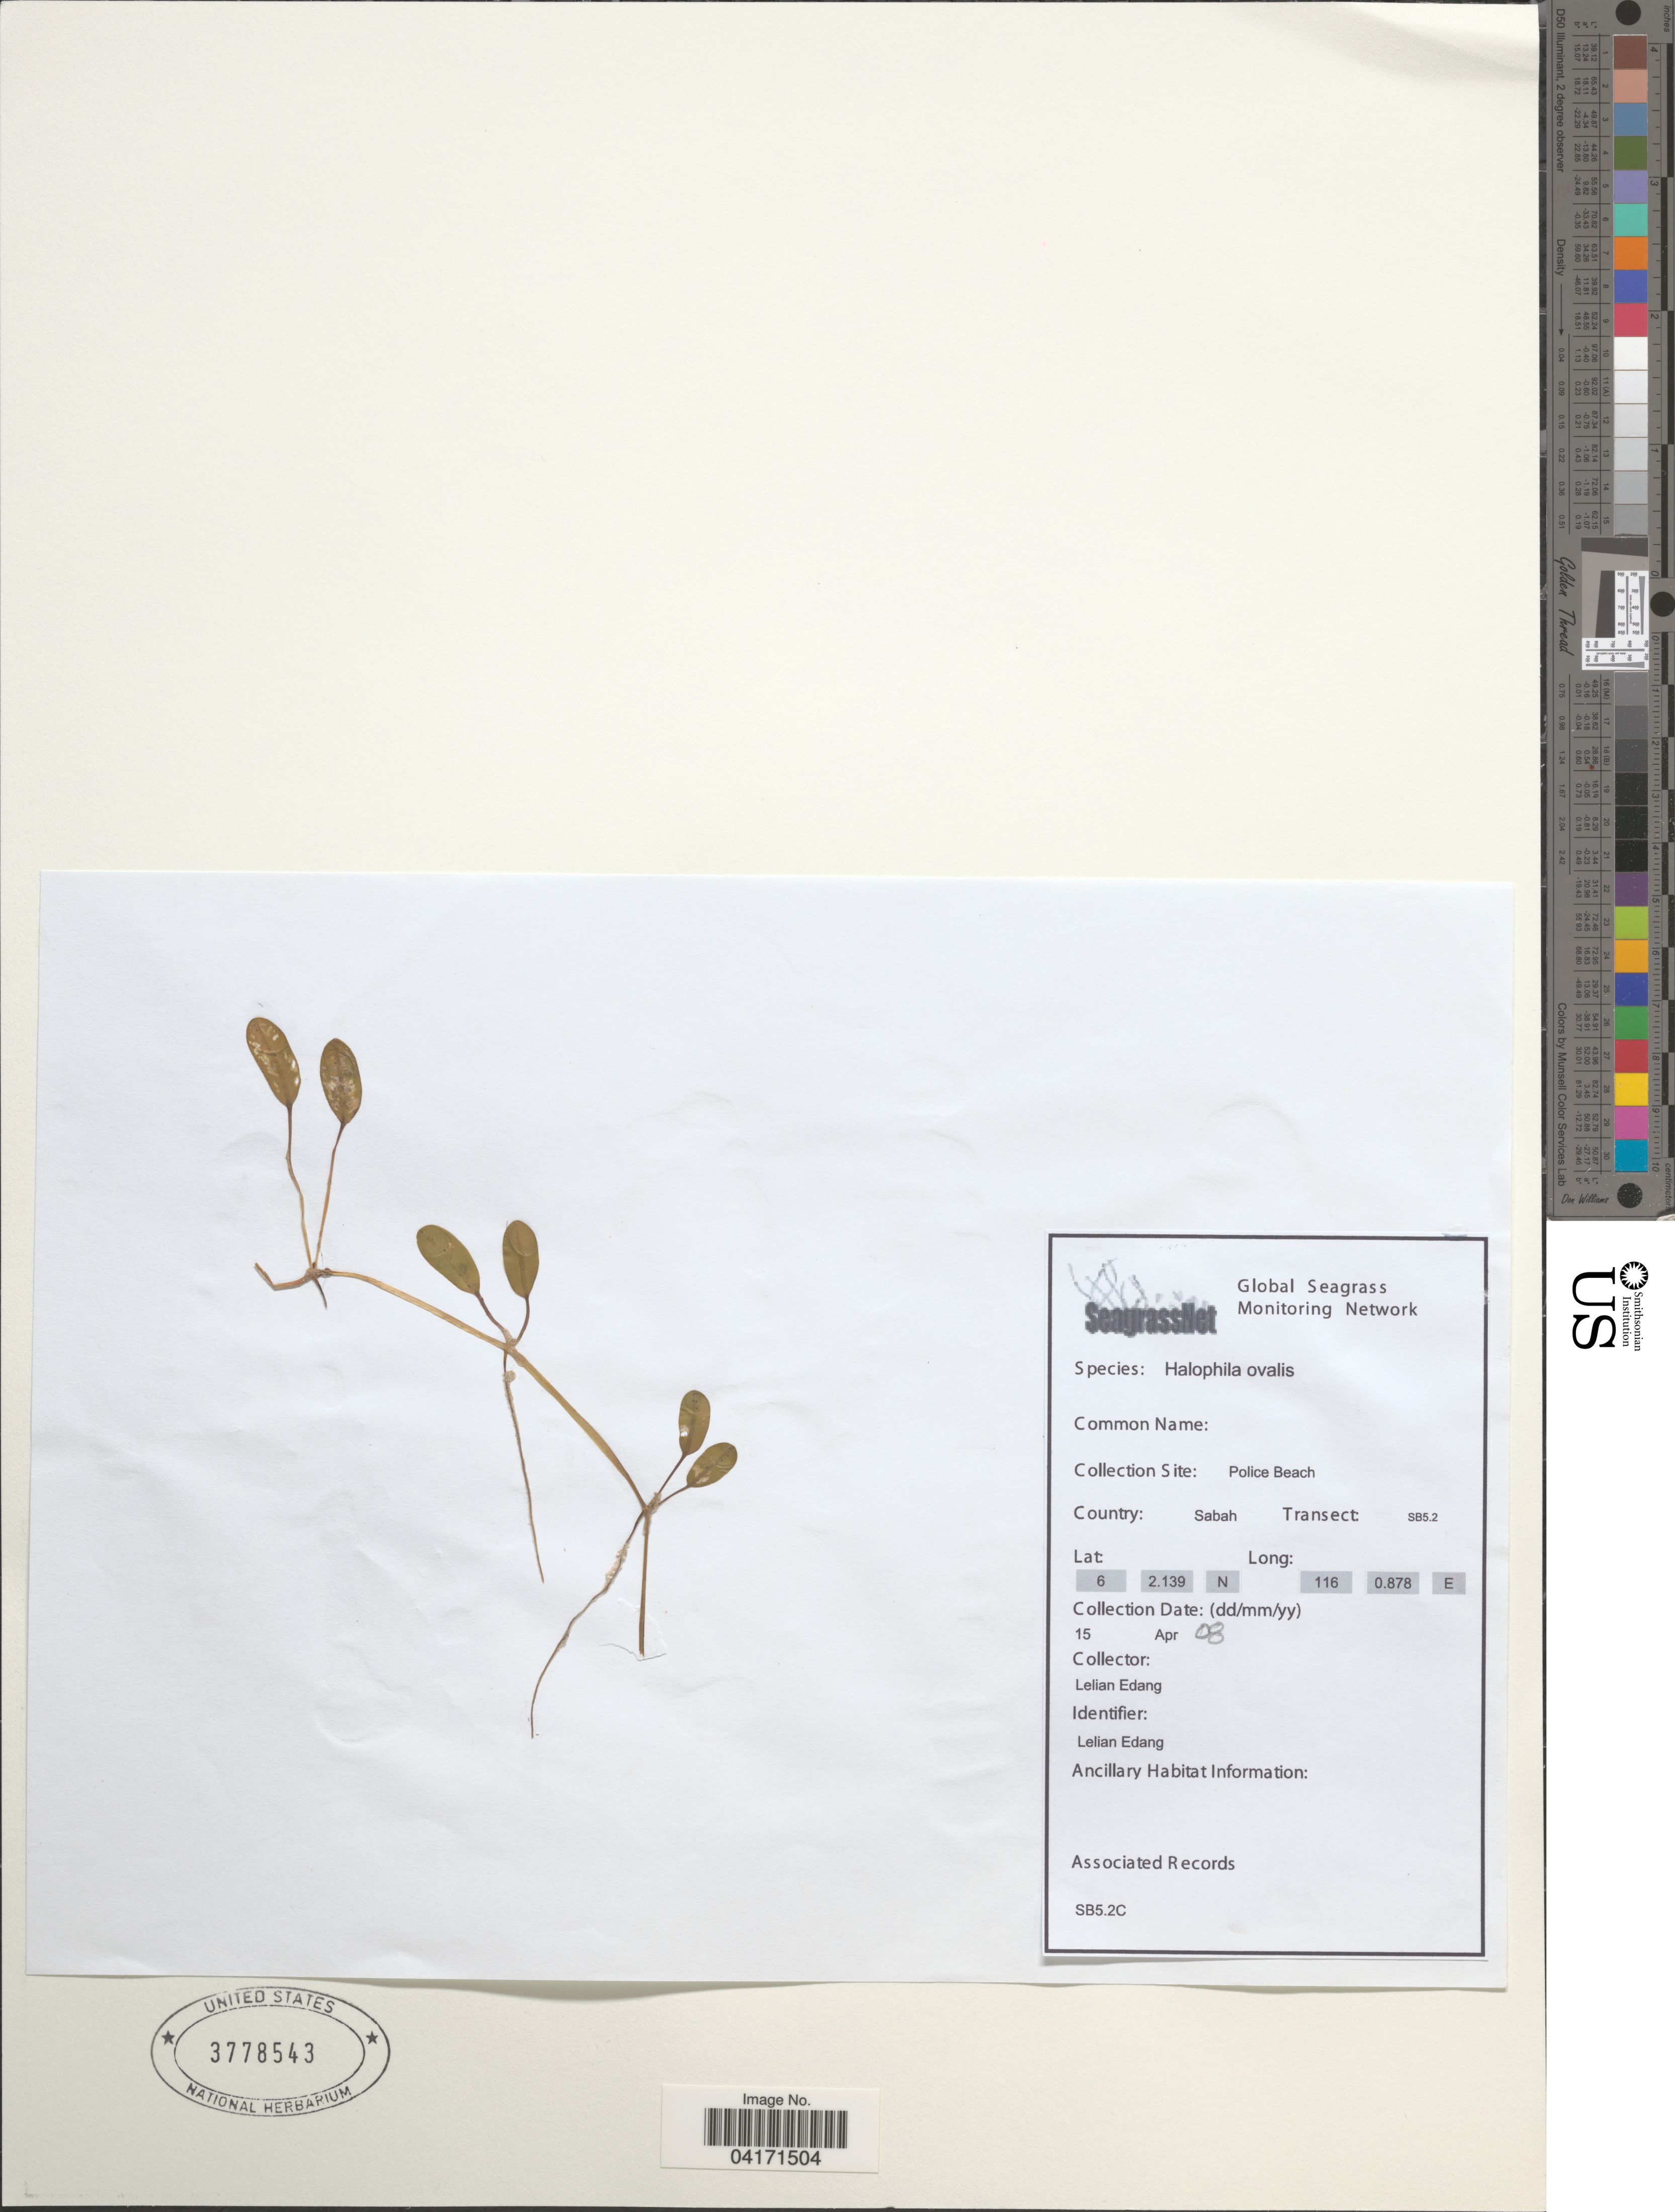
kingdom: Plantae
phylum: Tracheophyta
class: Liliopsida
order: Alismatales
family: Hydrocharitaceae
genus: Halophila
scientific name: Halophila ovalis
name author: (R. Br.) Hook. f.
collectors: L. Edang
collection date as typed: Transcribed d/m/y: 15/4/8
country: Malaysia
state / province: Sabah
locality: Police Beach. Transect: SB5.2.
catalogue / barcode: US 3778543